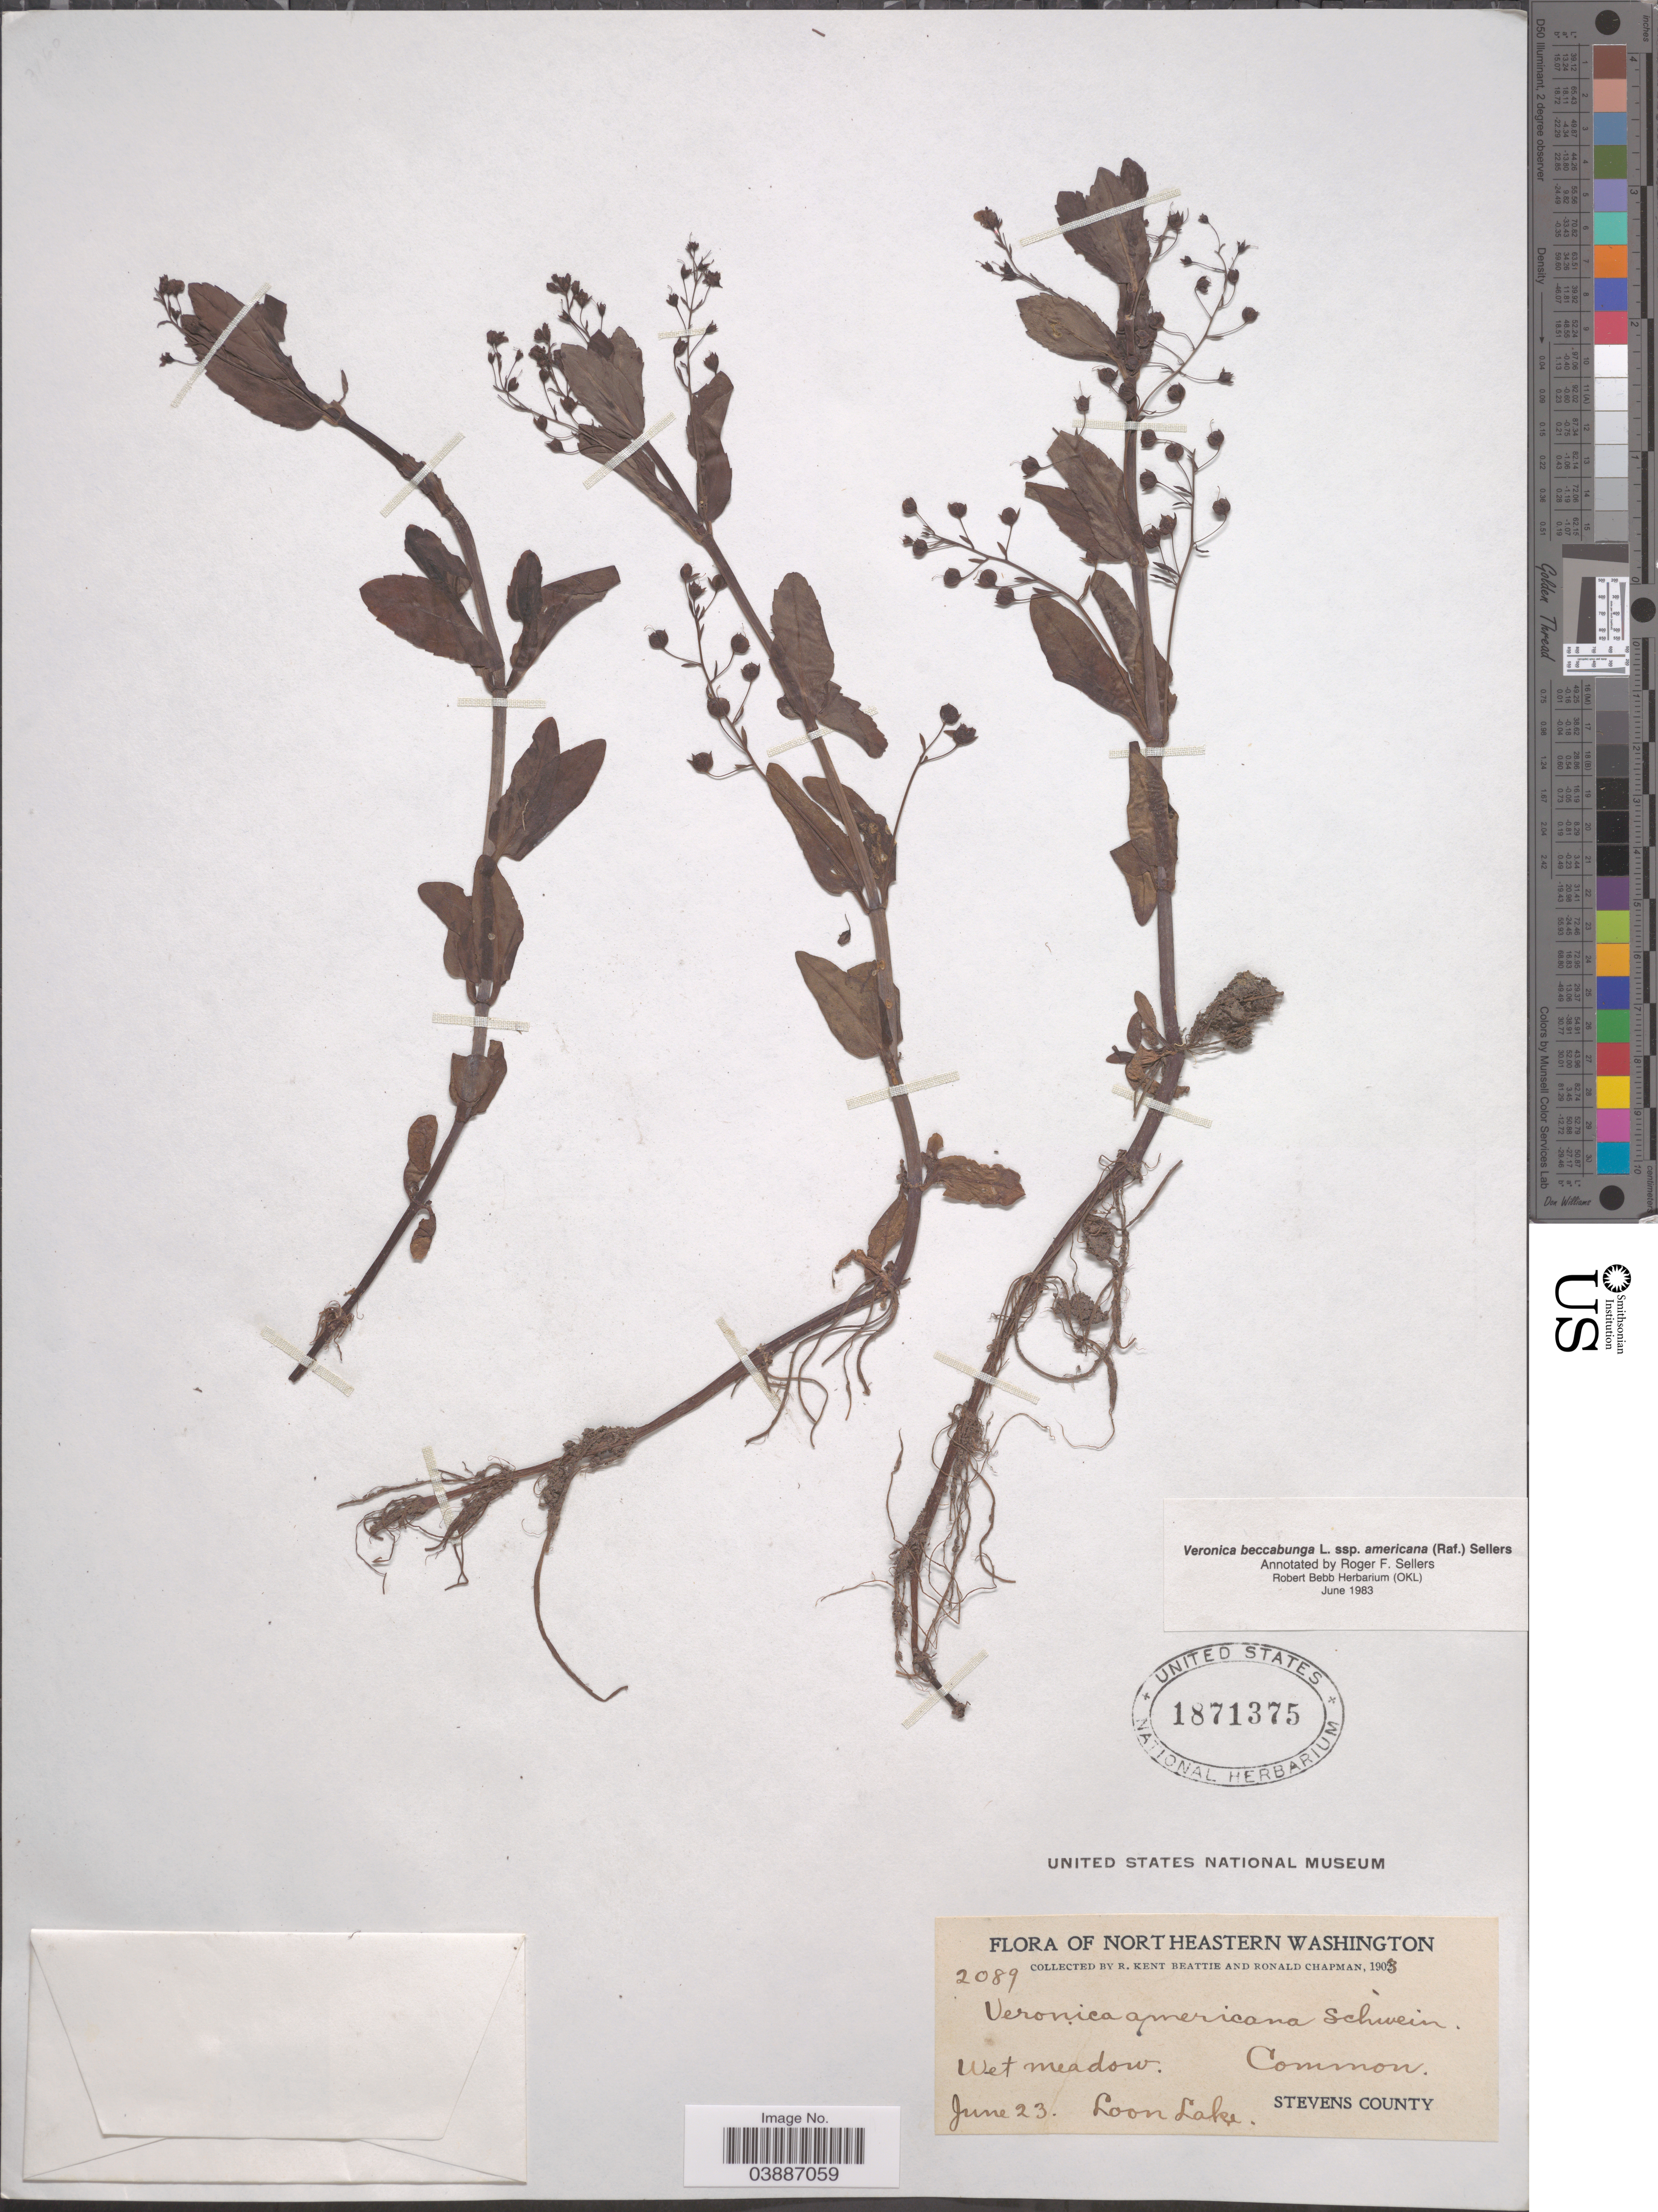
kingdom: Plantae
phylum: Tracheophyta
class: Magnoliopsida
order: Lamiales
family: Plantaginaceae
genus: Veronica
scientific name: Veronica beccabunga subsp. americana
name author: Raf.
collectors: R. K. Beattie & R. Chapman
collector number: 2089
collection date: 1903-06-23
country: United States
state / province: Washington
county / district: Stevens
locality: Northeastern Washington. Loon Lake. Stevens County.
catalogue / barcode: US 1871375